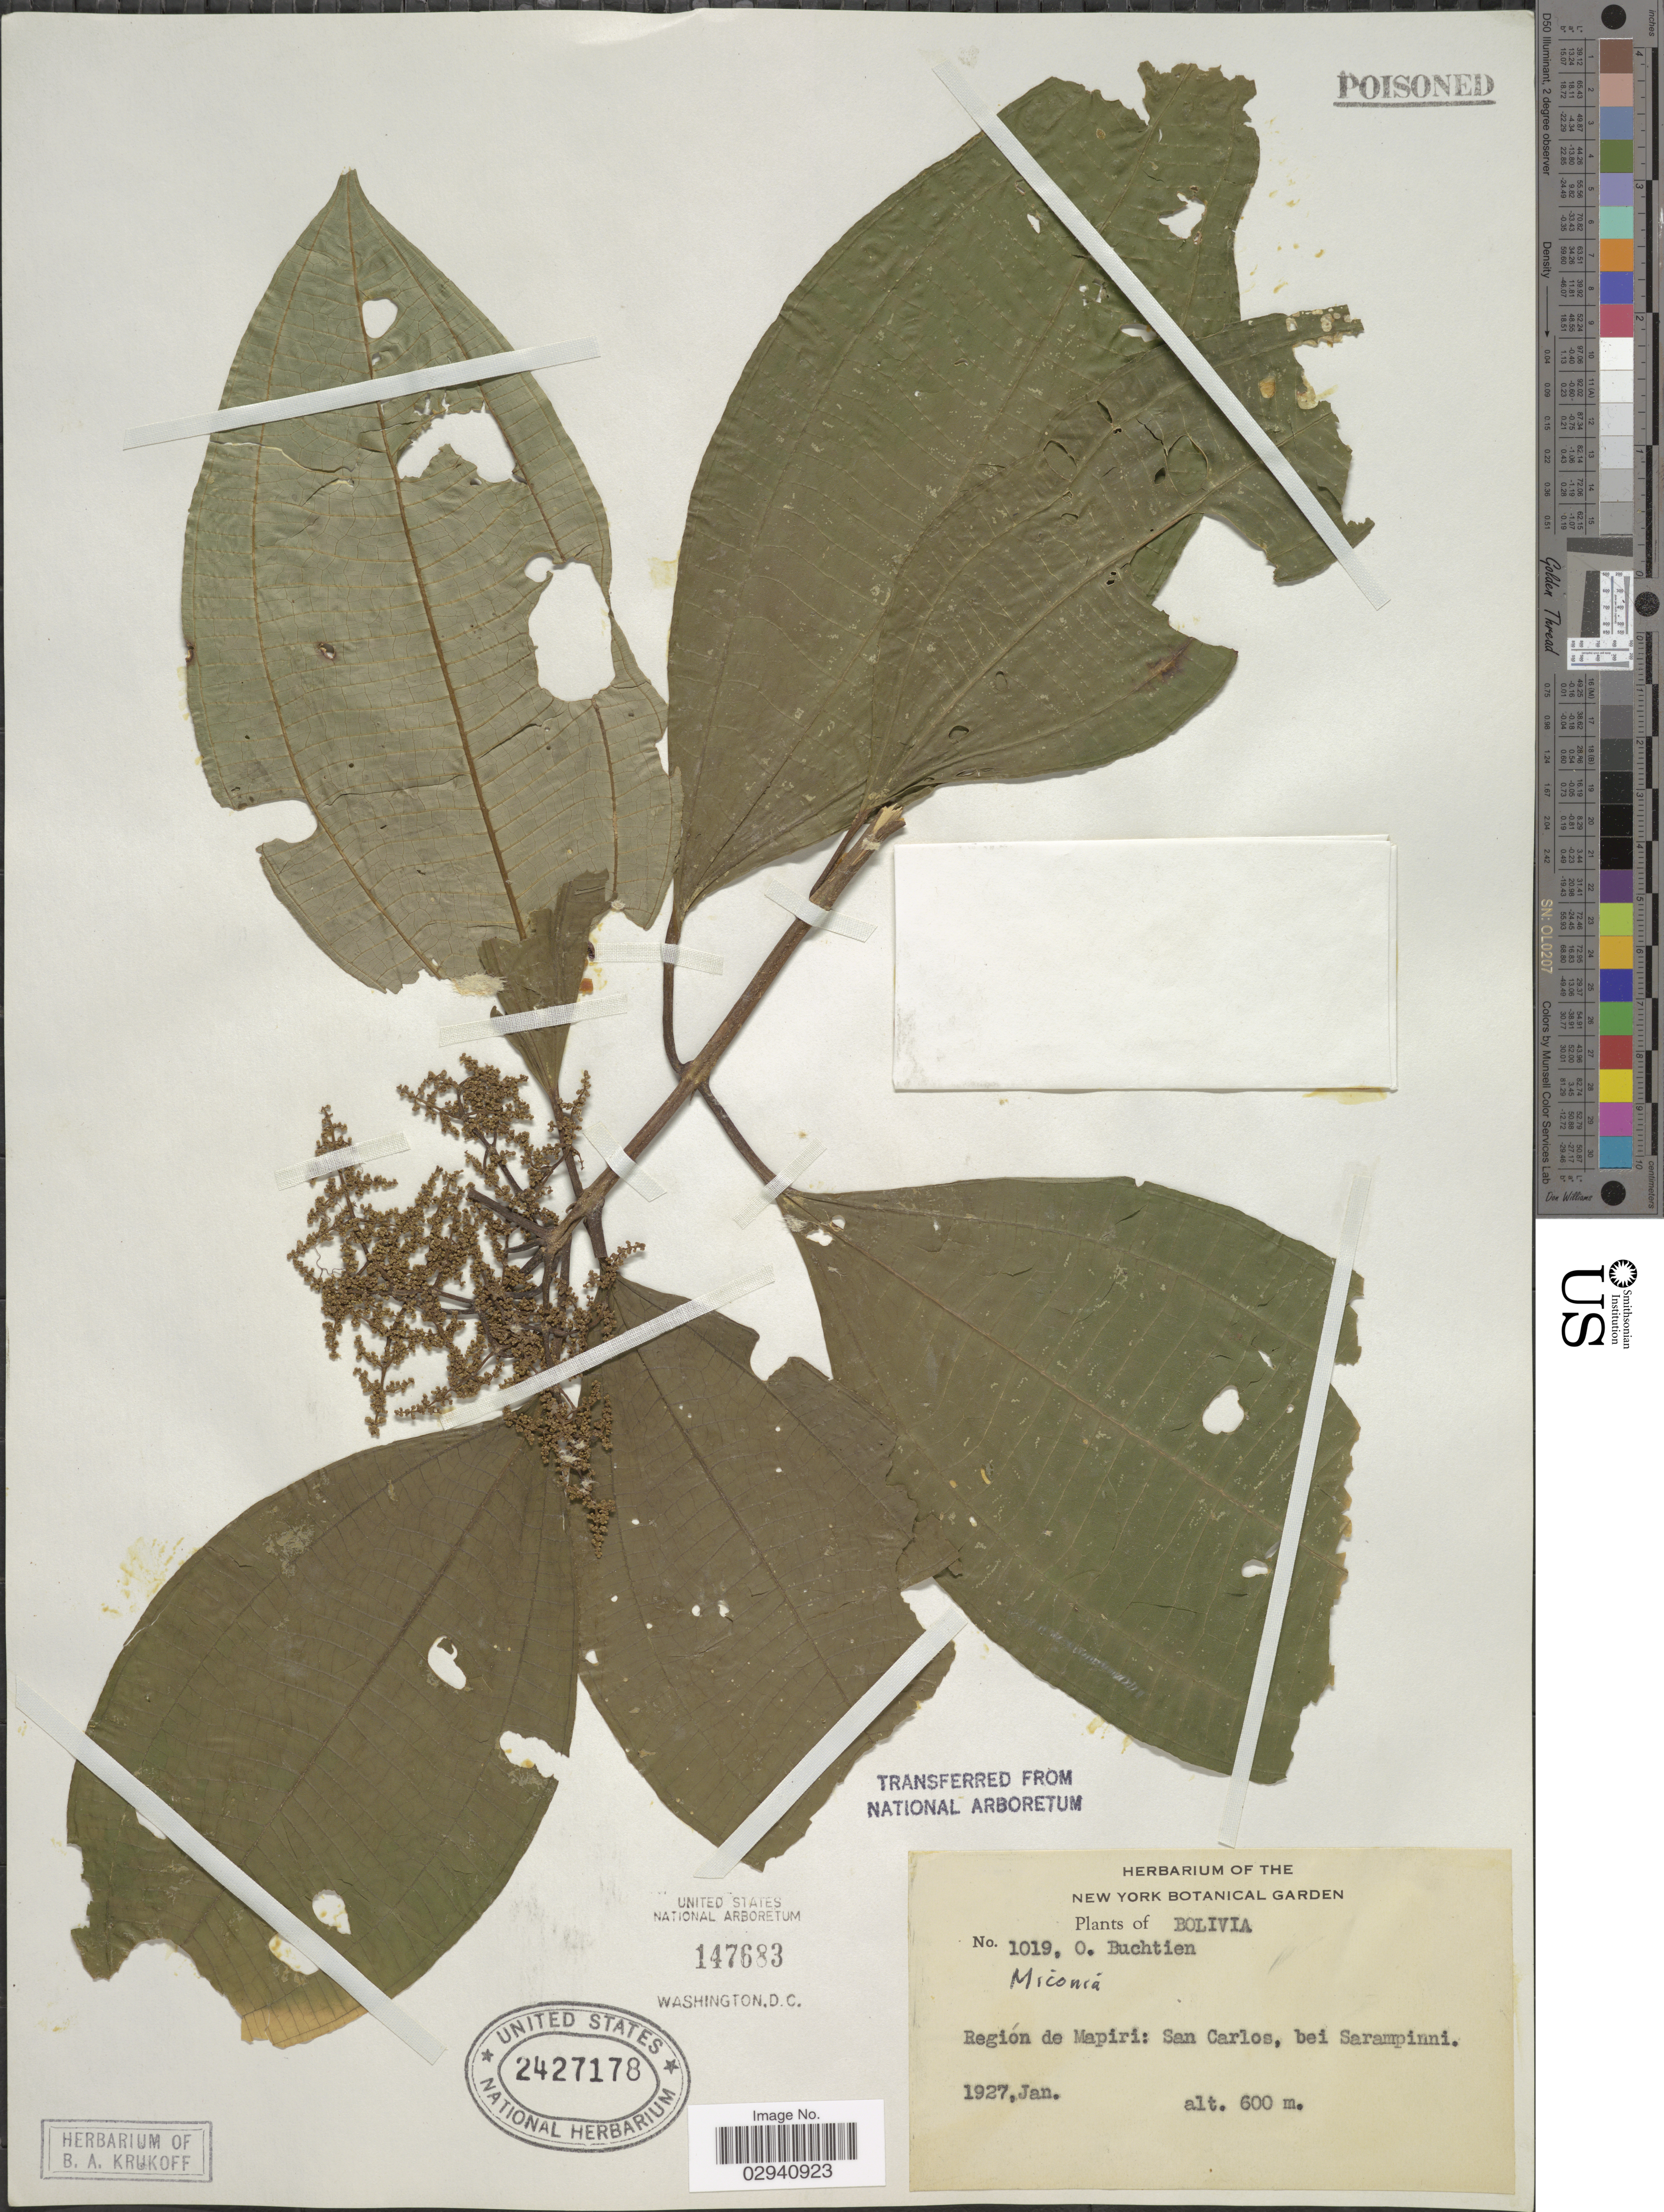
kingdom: Plantae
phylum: Tracheophyta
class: Magnoliopsida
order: Myrtales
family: Melastomataceae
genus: Miconia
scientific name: Miconia micrantha Pittier, nom. illeg.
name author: Pittier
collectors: O. Buchtien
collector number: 1019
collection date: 1927-01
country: Bolivia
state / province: La Paz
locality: Región de Mapiri: San Carlos, bei Sarampinni.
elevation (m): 600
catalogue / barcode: US 2427178